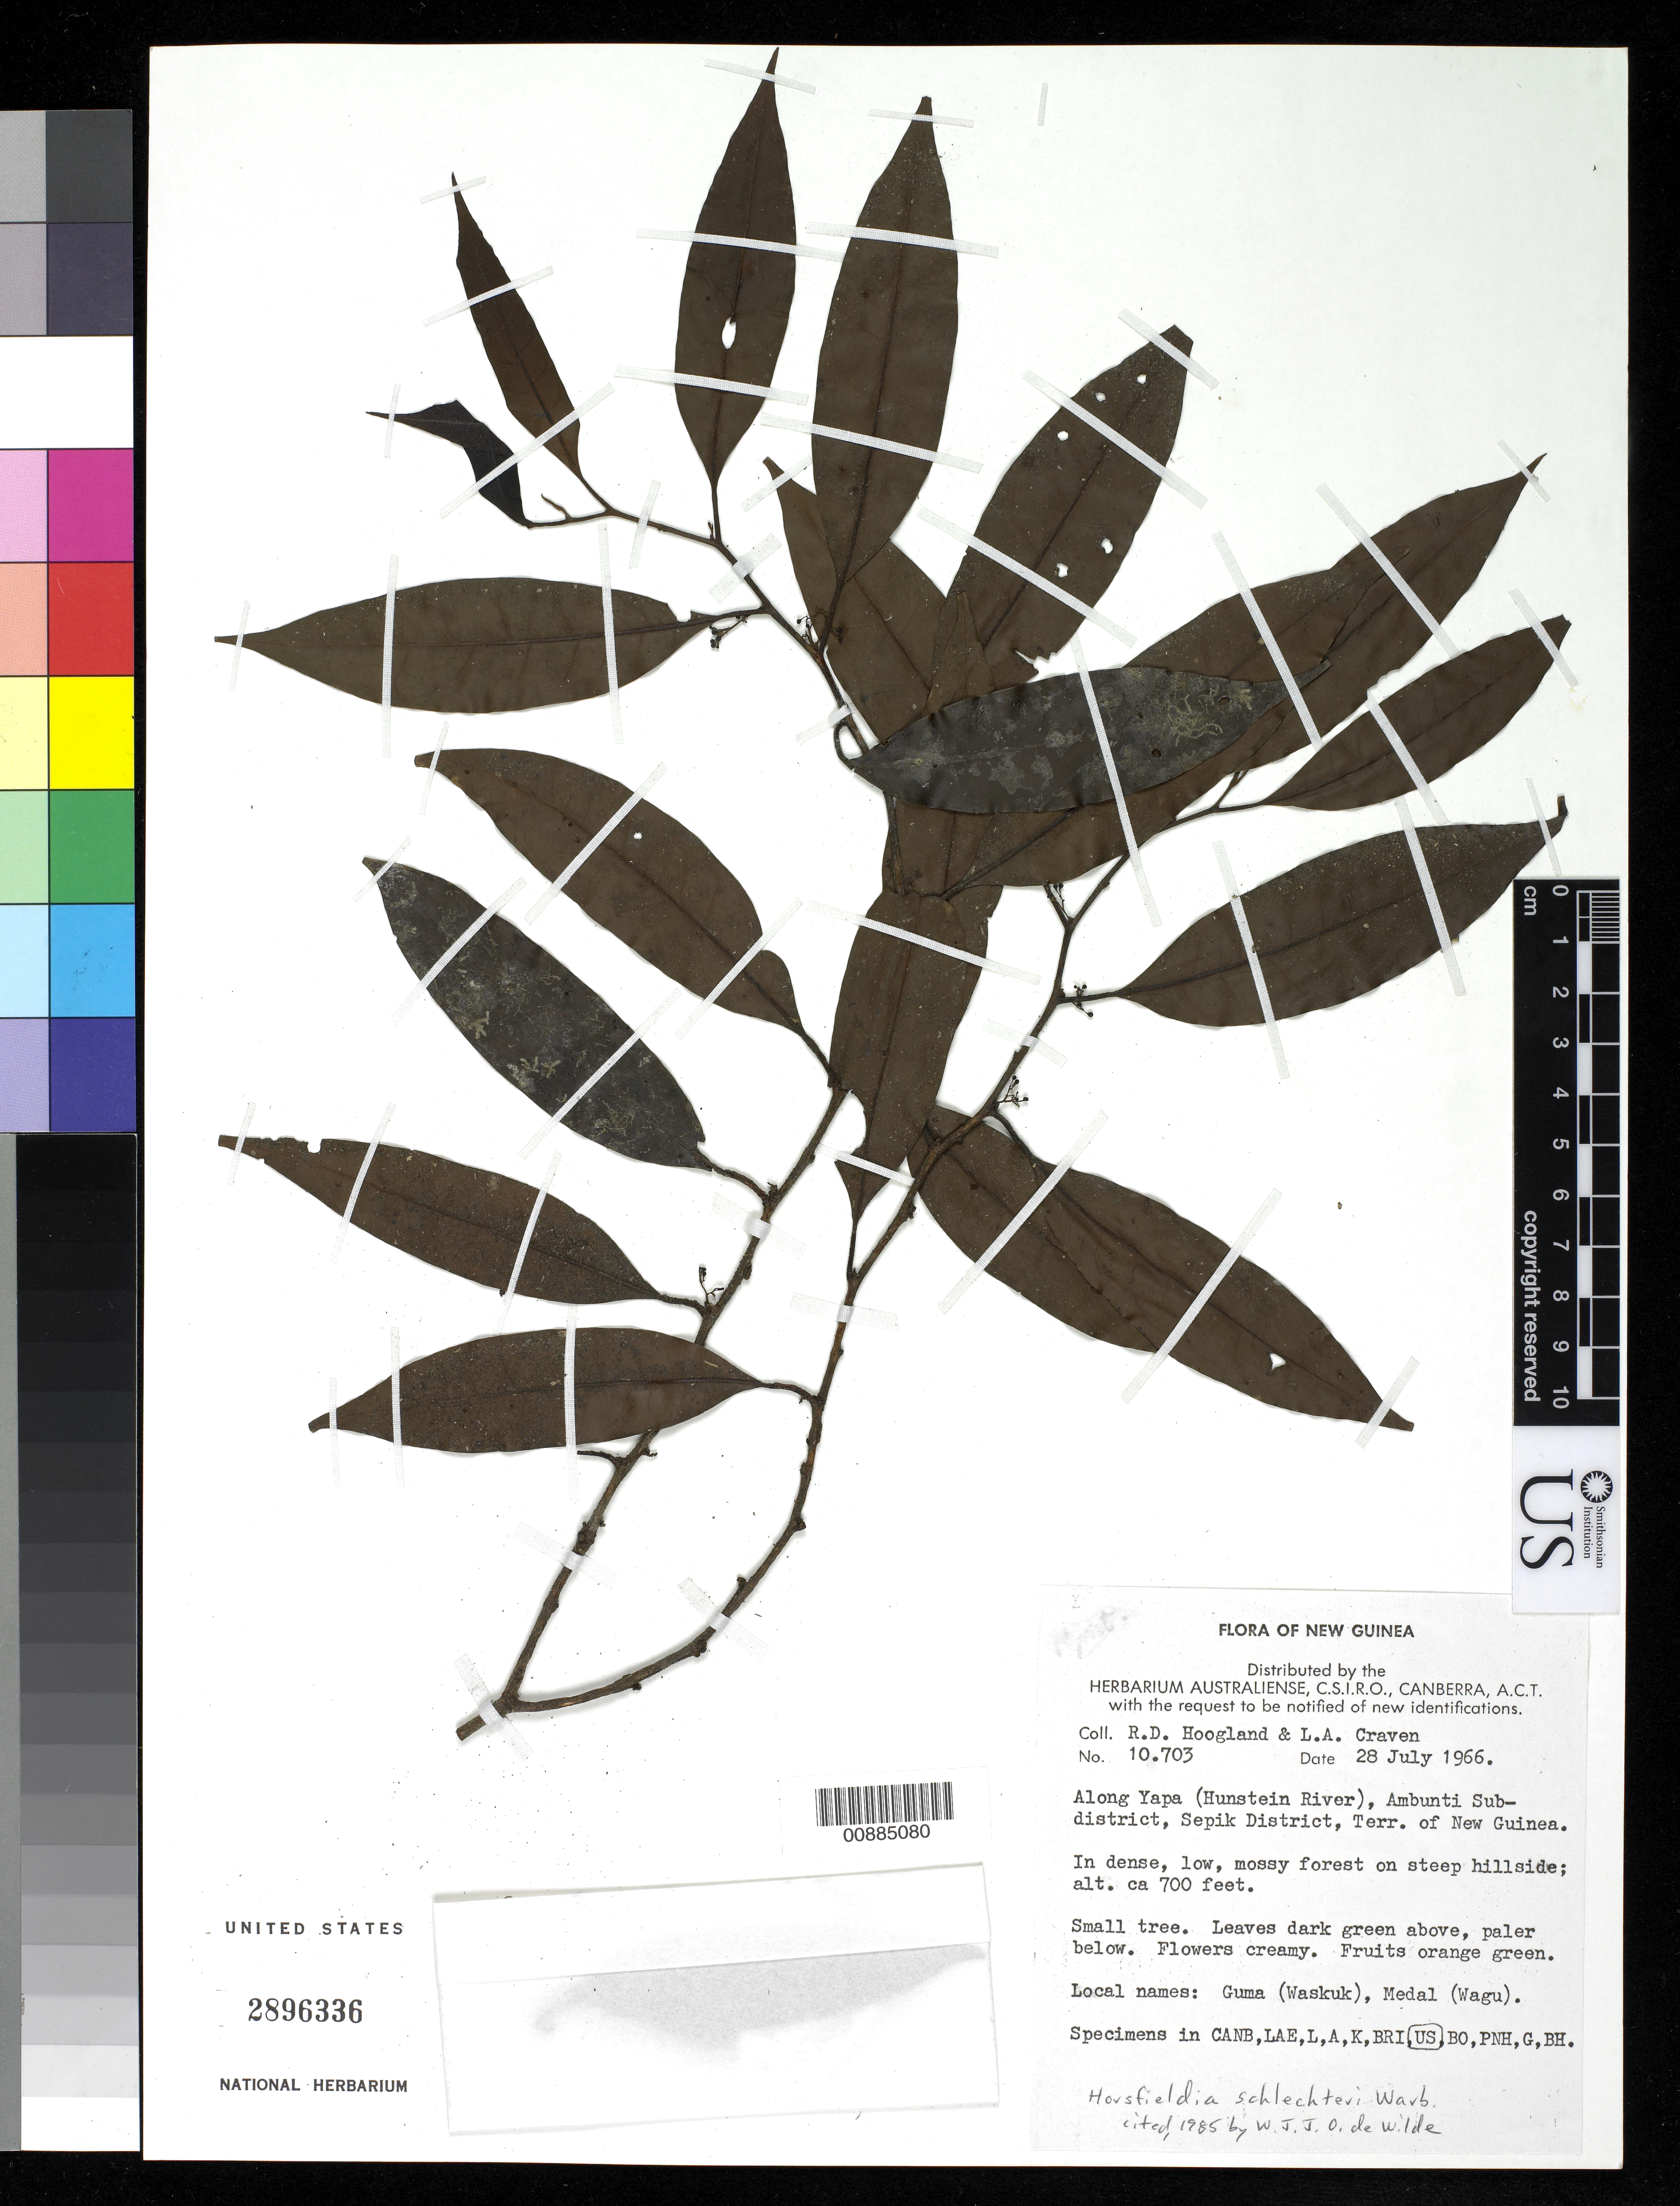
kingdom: Plantae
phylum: Tracheophyta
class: Magnoliopsida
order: Magnoliales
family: Myristicaceae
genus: Horsfieldia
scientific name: Horsfieldia schlechteri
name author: Warb.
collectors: R. D. Hoogland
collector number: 10703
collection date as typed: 28 Jul 1966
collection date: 1966-07-28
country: Papua New Guinea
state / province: East Sepik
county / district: Ambunti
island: New Guinea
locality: Sepki District, Ambunti subdistrict, along Yapa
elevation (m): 213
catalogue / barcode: US 2896336